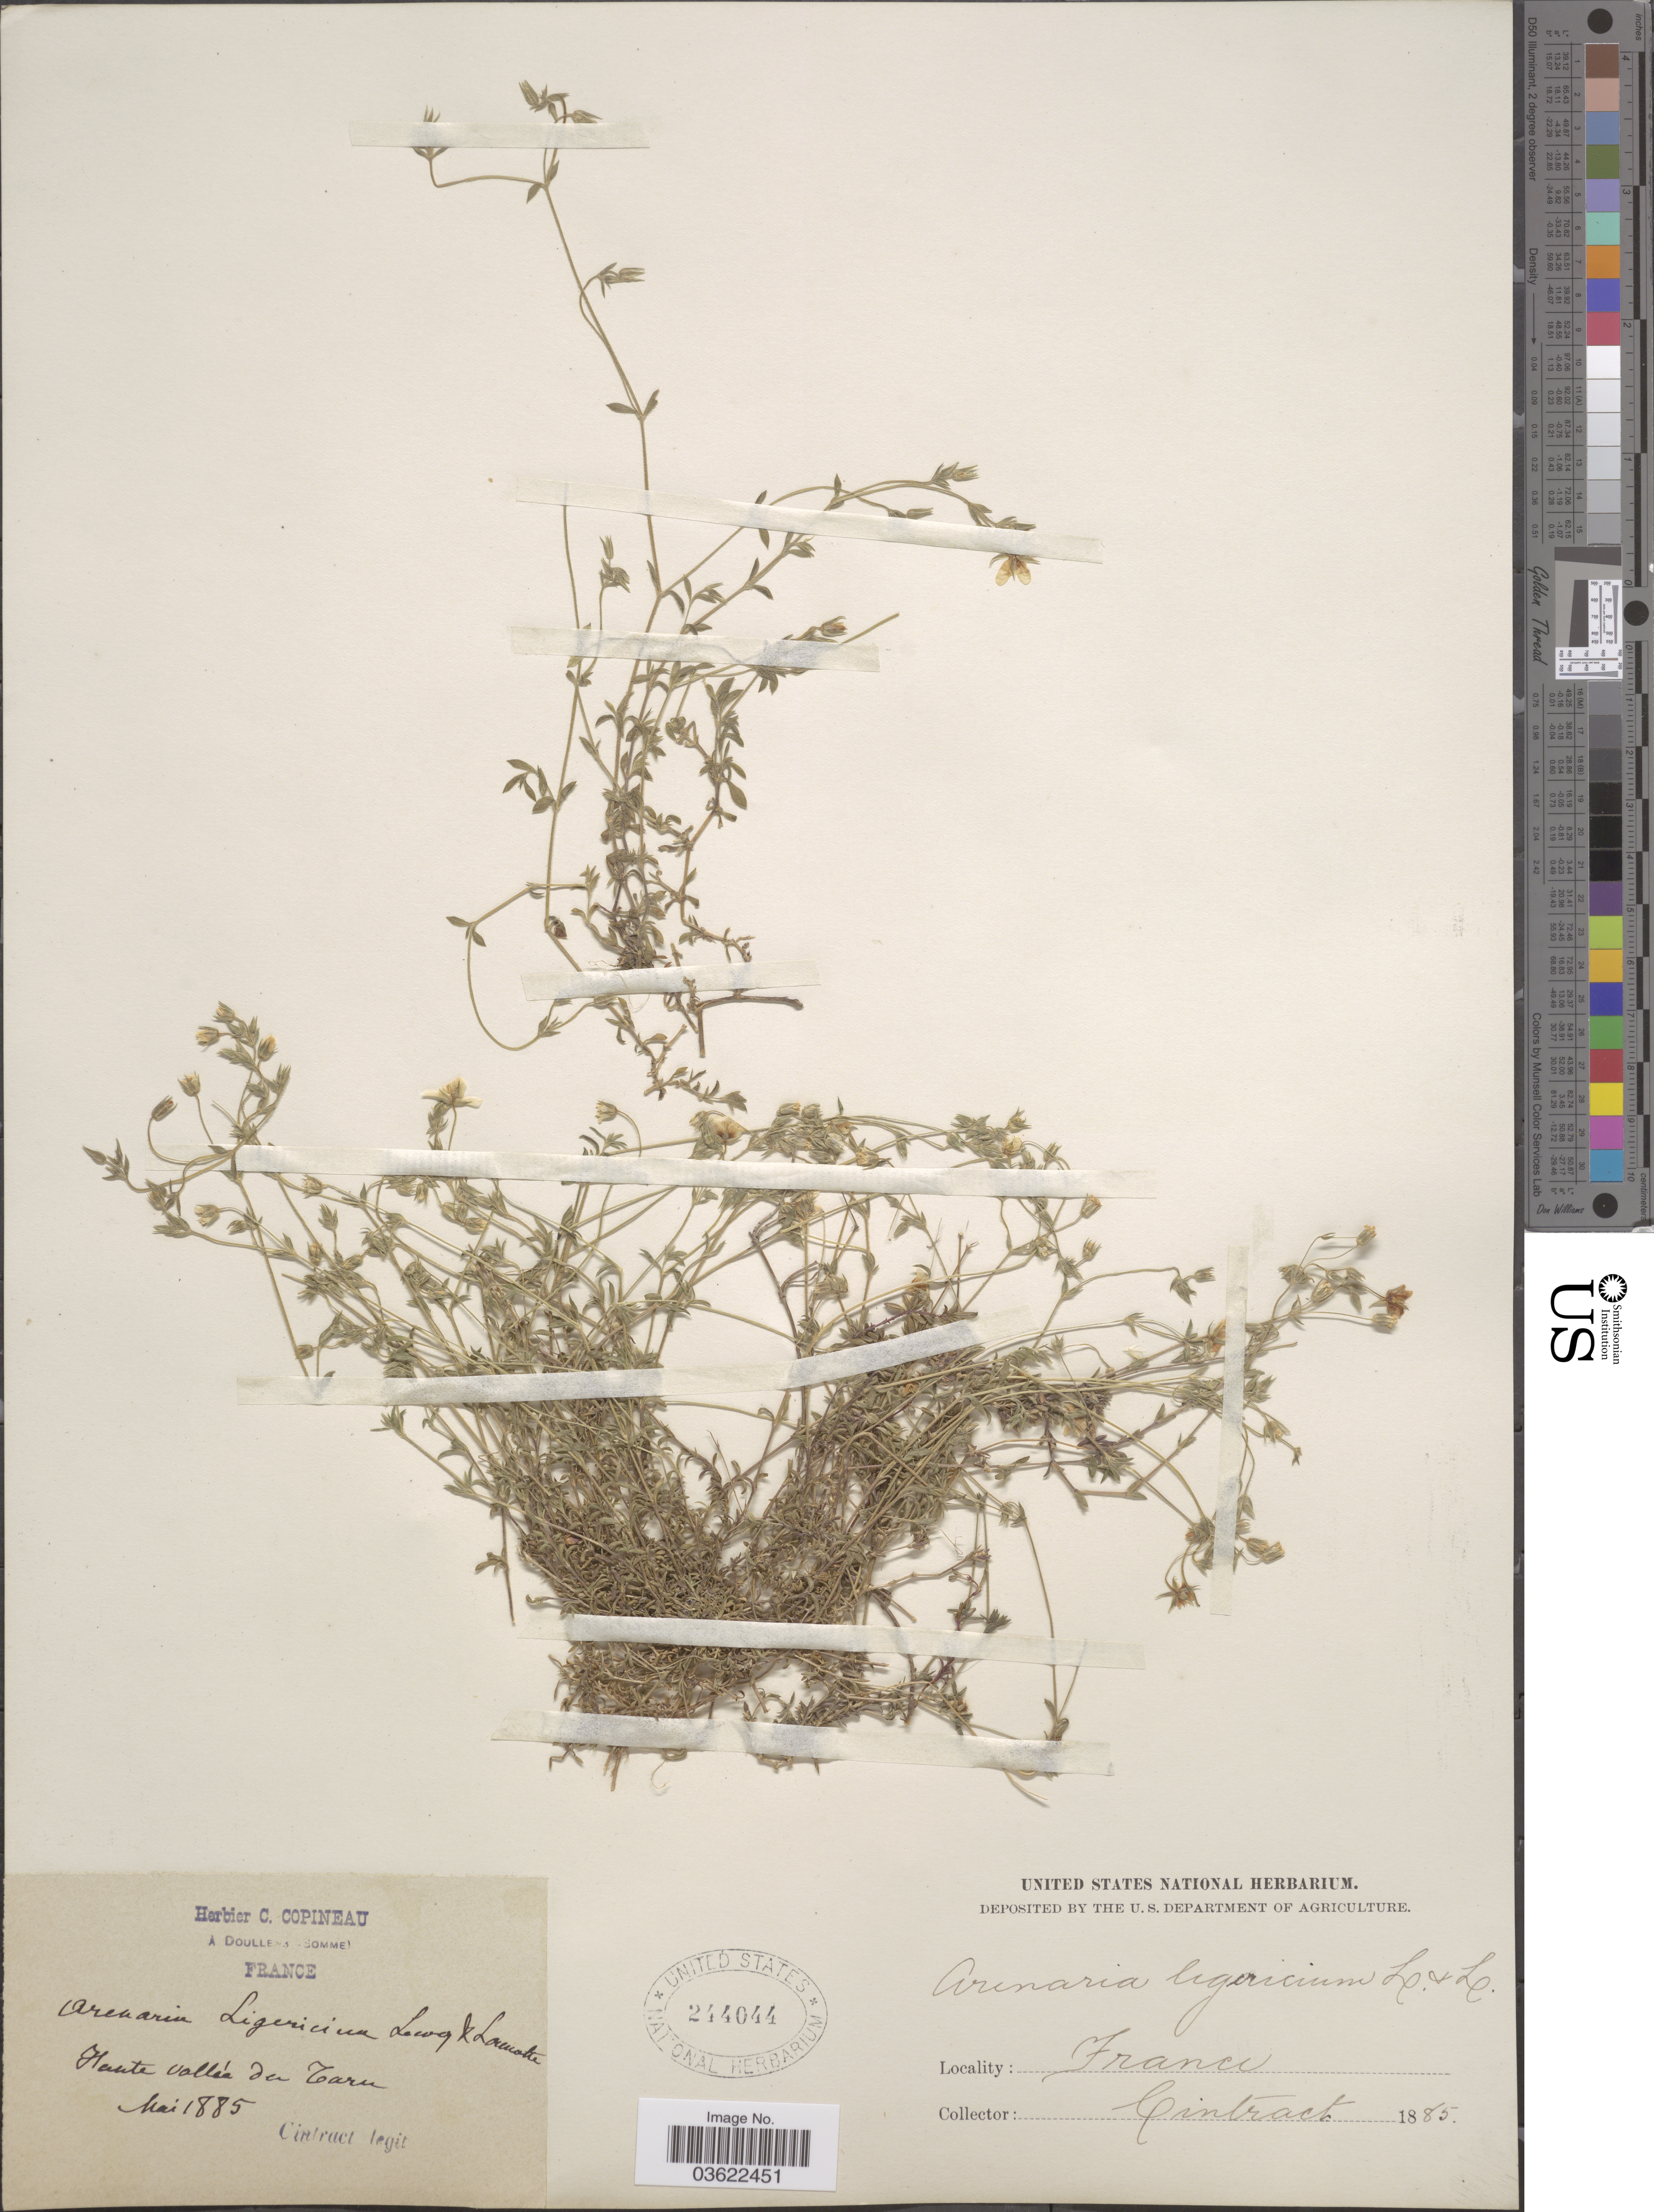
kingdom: Plantae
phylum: Tracheophyta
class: Magnoliopsida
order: Caryophyllales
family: Caryophyllaceae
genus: Arenaria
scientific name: Arenaria ligericina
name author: Lecoq & Lamotte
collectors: Cintract, --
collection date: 1885-05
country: France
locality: Haute vallée du Taru.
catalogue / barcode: US 244044